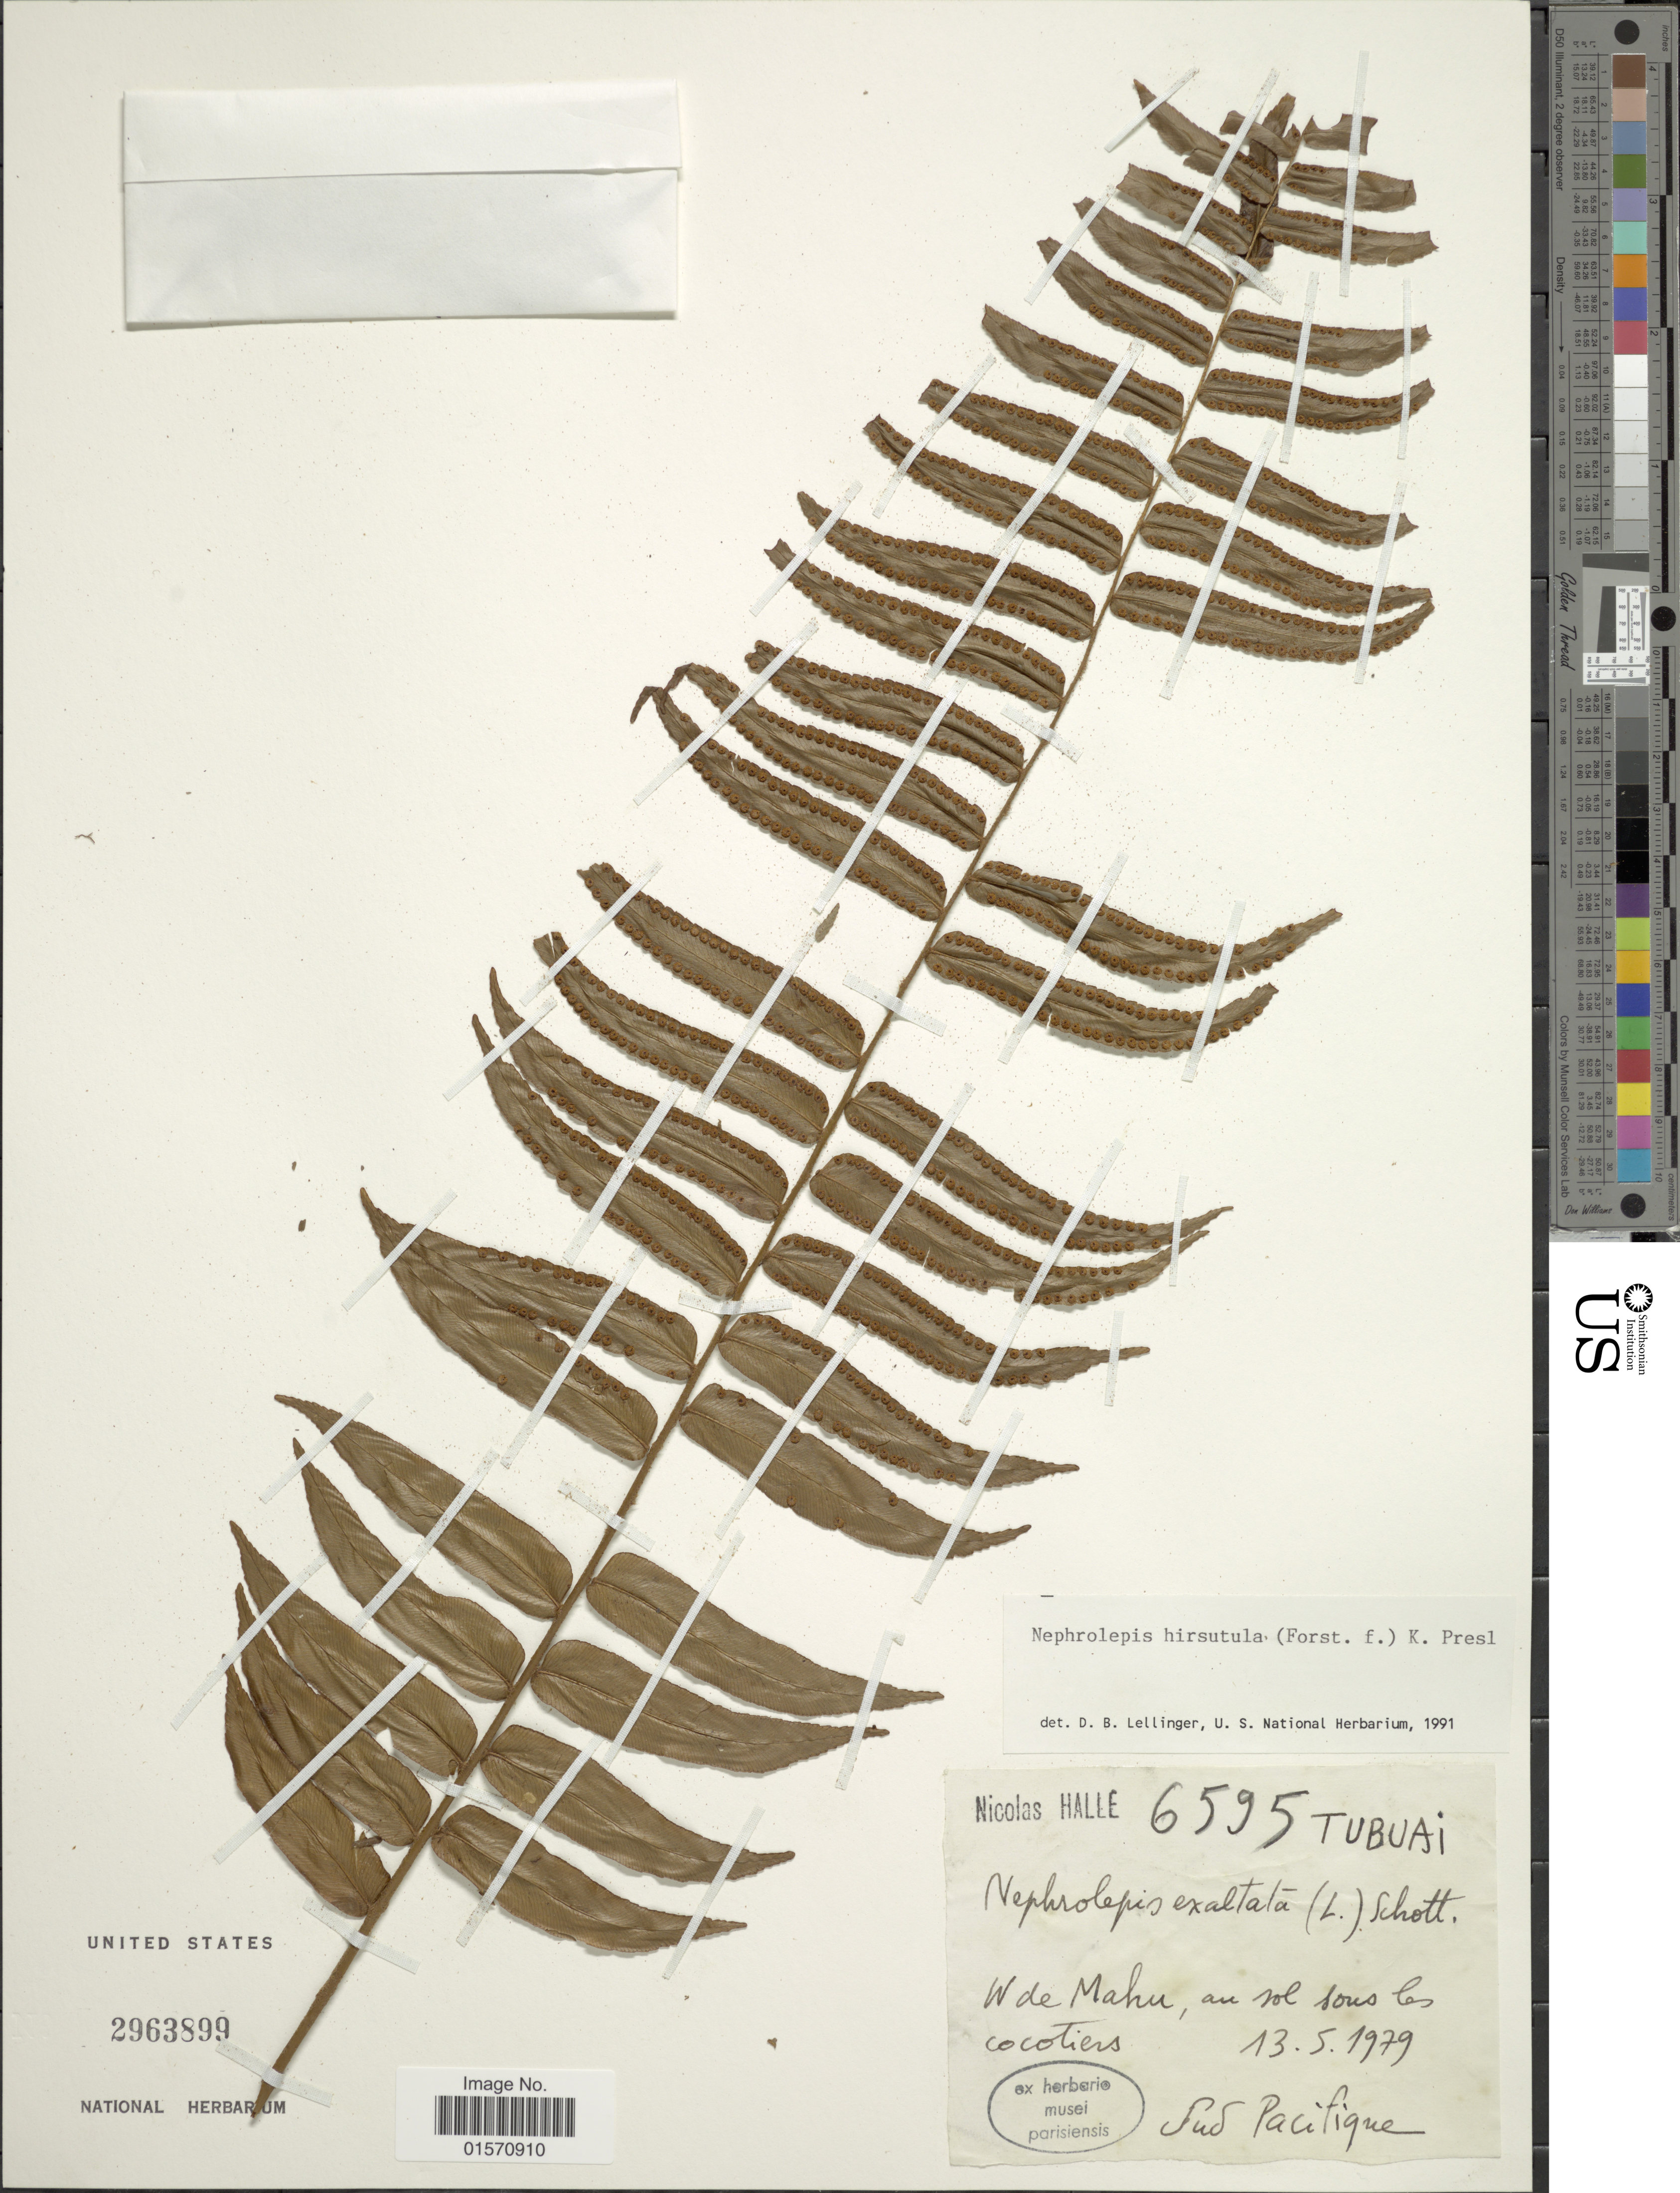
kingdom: Plantae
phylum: Tracheophyta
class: Polypodiopsida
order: Polypodiales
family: Nephrolepidaceae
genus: Nephrolepis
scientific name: Nephrolepis hirsutula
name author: (G. Forst.) C. Presl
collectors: N. Hallé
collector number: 6595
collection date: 1979-05-13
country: French Polynesia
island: Tubuai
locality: W de Mahu, au sol sous les cocotiers. Sud Pacifique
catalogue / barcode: US 2963899